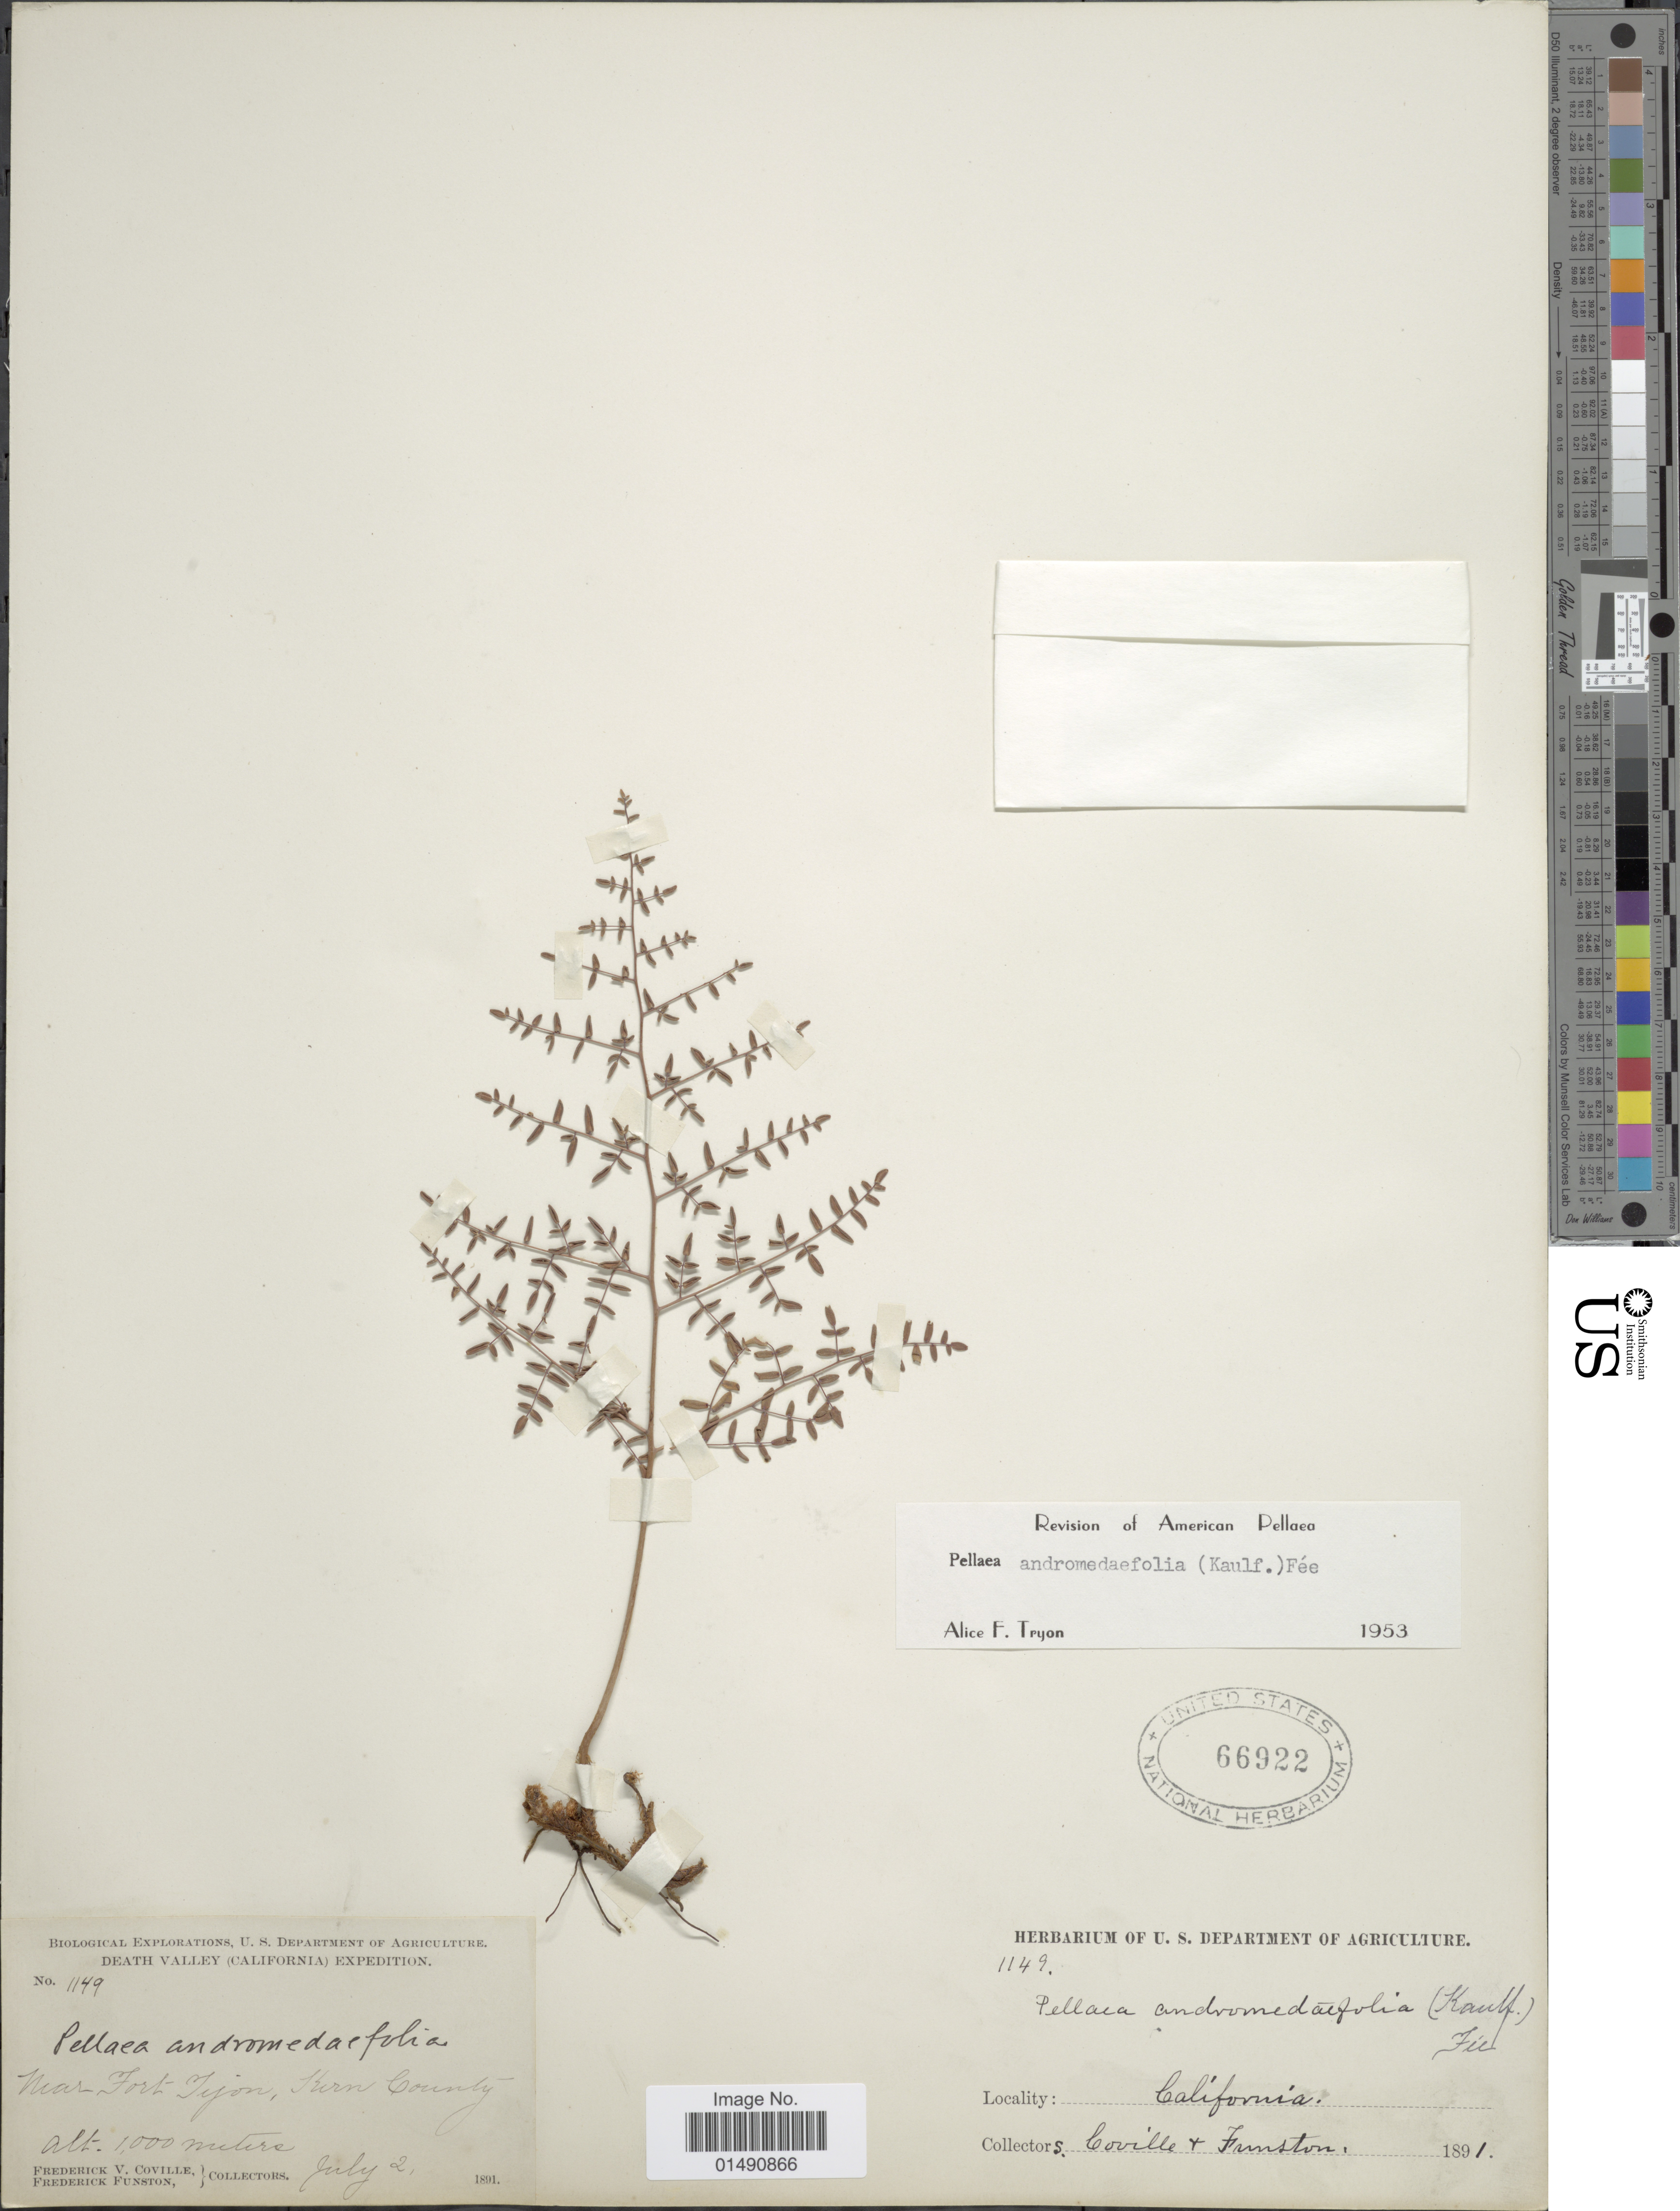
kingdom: Plantae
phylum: Tracheophyta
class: Polypodiopsida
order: Polypodiales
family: Pteridaceae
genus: Pellaea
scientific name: Pellaea andromedifolia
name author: (Kaulf.) Fée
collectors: F. V. Coville & F. Funston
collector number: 1149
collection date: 1891-07-02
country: United States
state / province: California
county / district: Kern Co.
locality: Near Fort Tejon, Death Valley Expedition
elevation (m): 1000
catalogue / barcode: US 66922